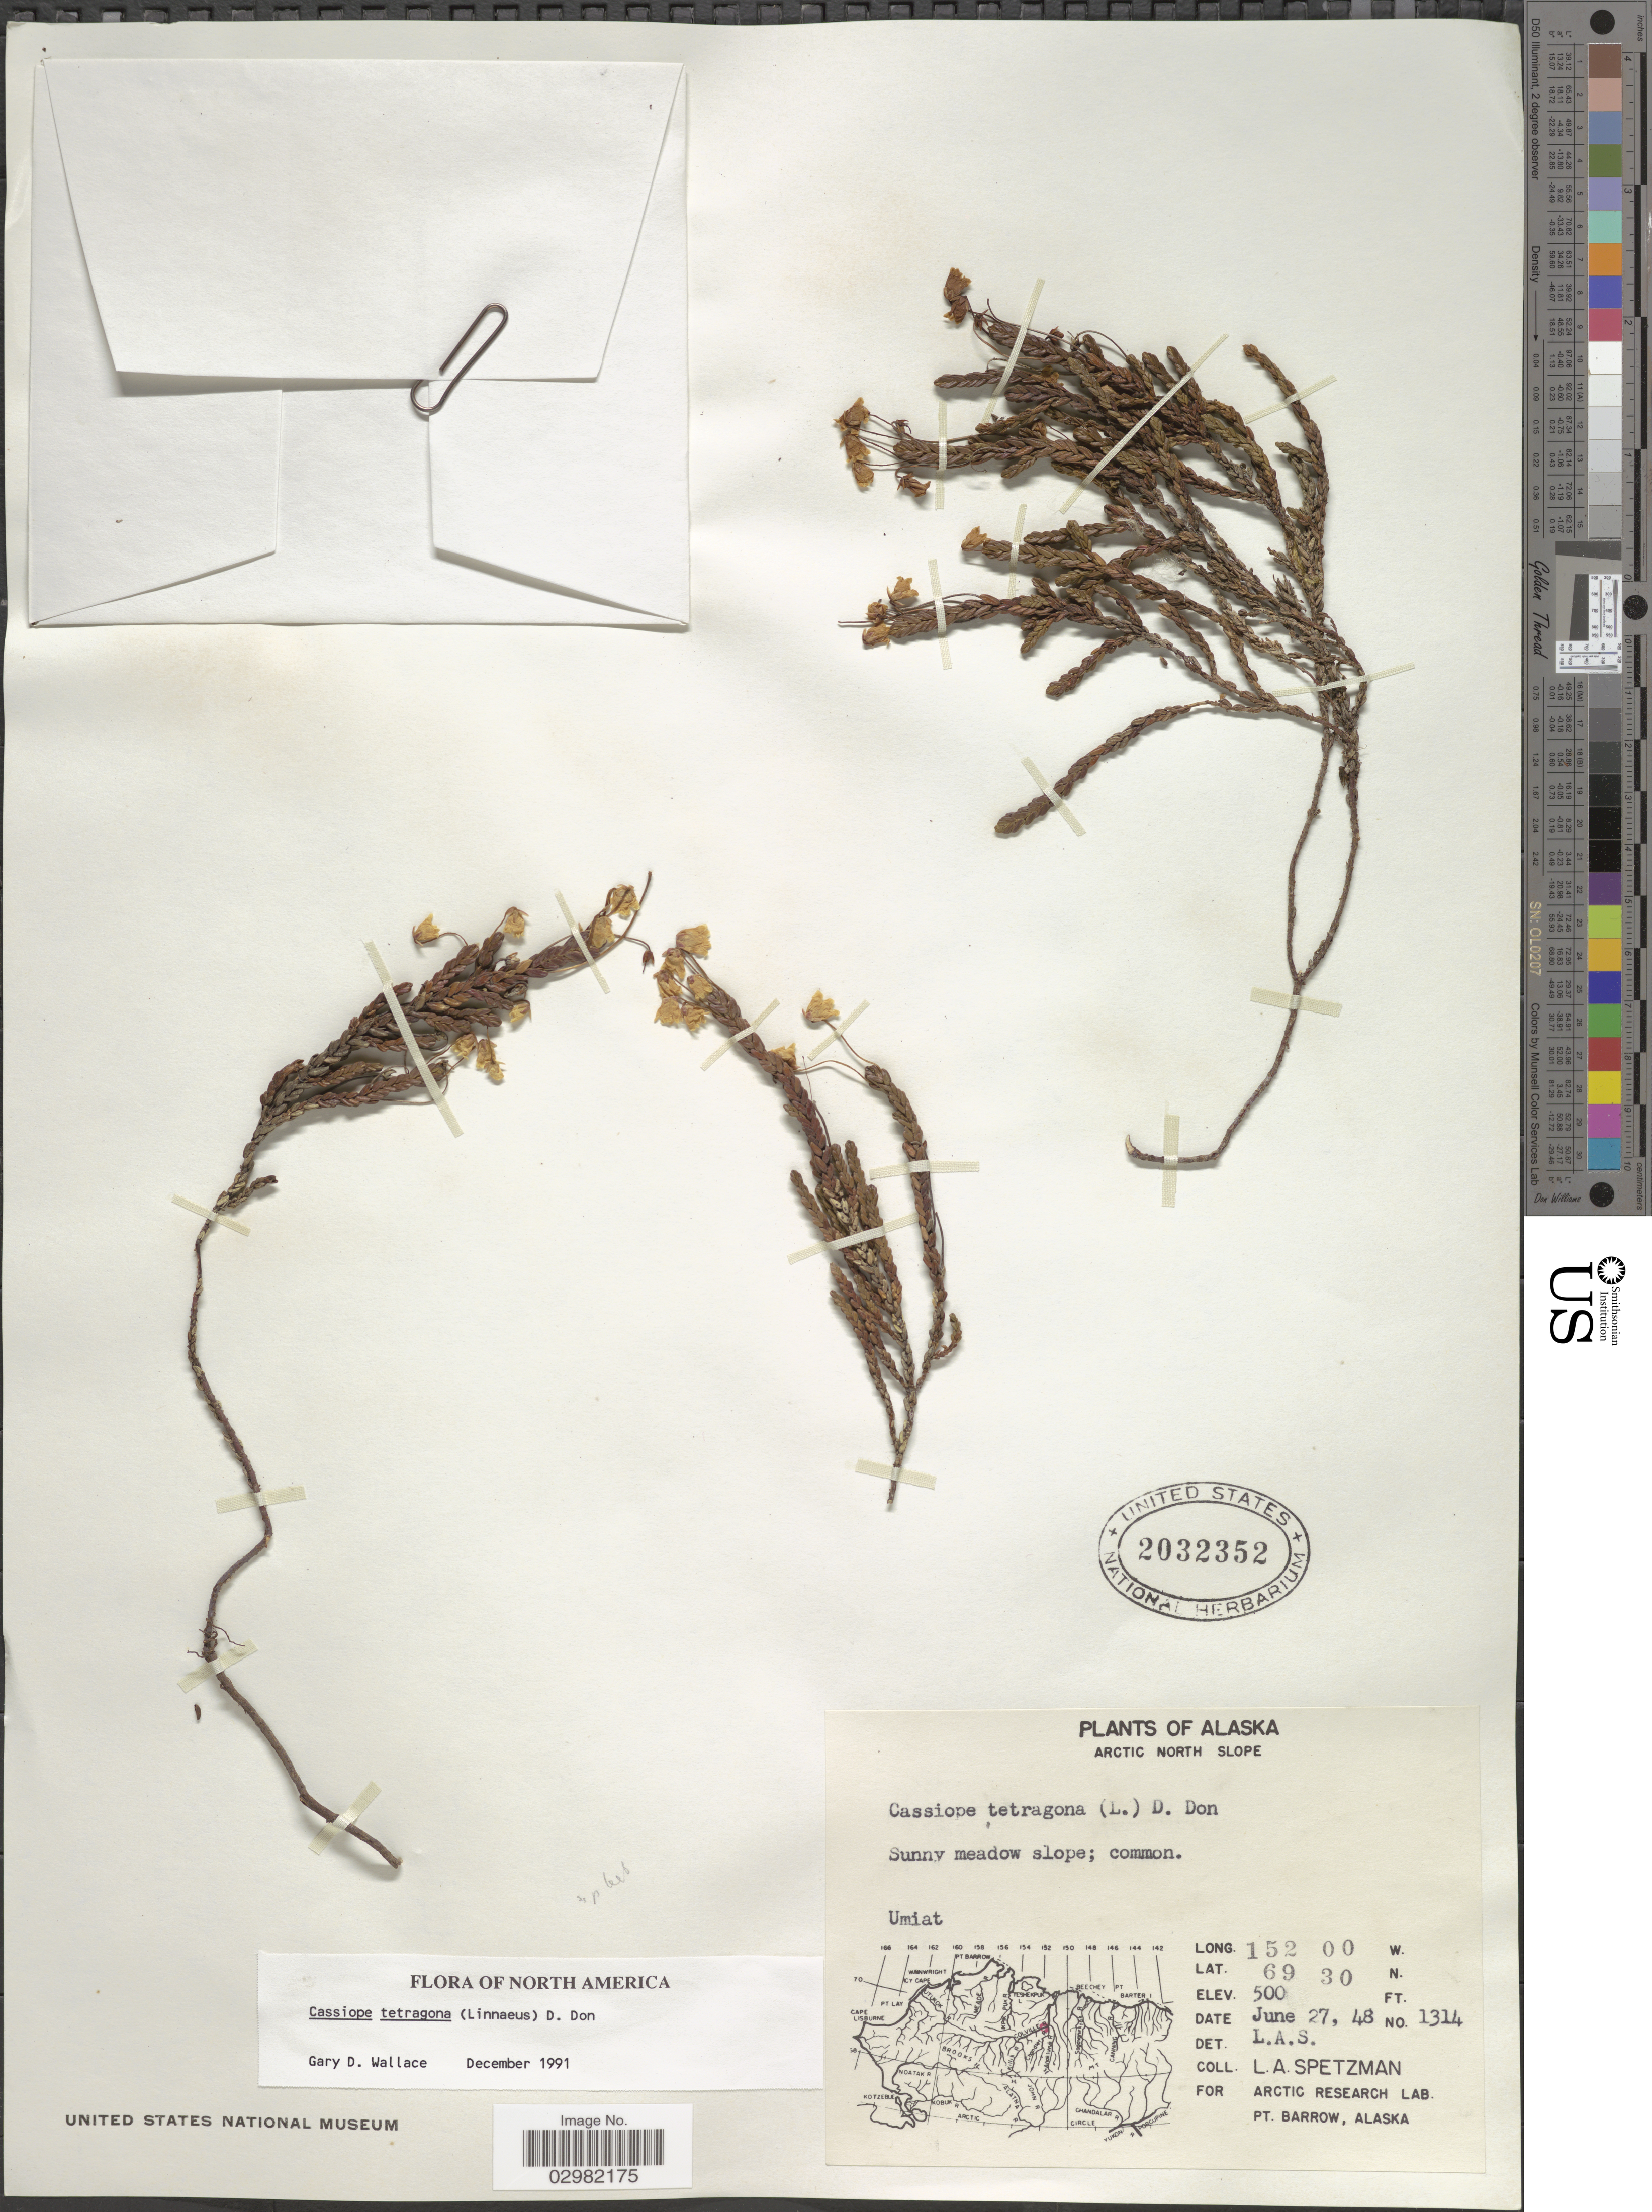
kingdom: Plantae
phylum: Tracheophyta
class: Magnoliopsida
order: Ericales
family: Ericaceae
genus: Cassiope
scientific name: Cassiope tetragona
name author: (L.) D. Don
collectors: L. Spetzman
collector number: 1314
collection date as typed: Transcribed d/m/y: 27/6/48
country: United States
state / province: Alaska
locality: Arctic North Slope. Umiat.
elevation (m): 152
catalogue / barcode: US 2032352